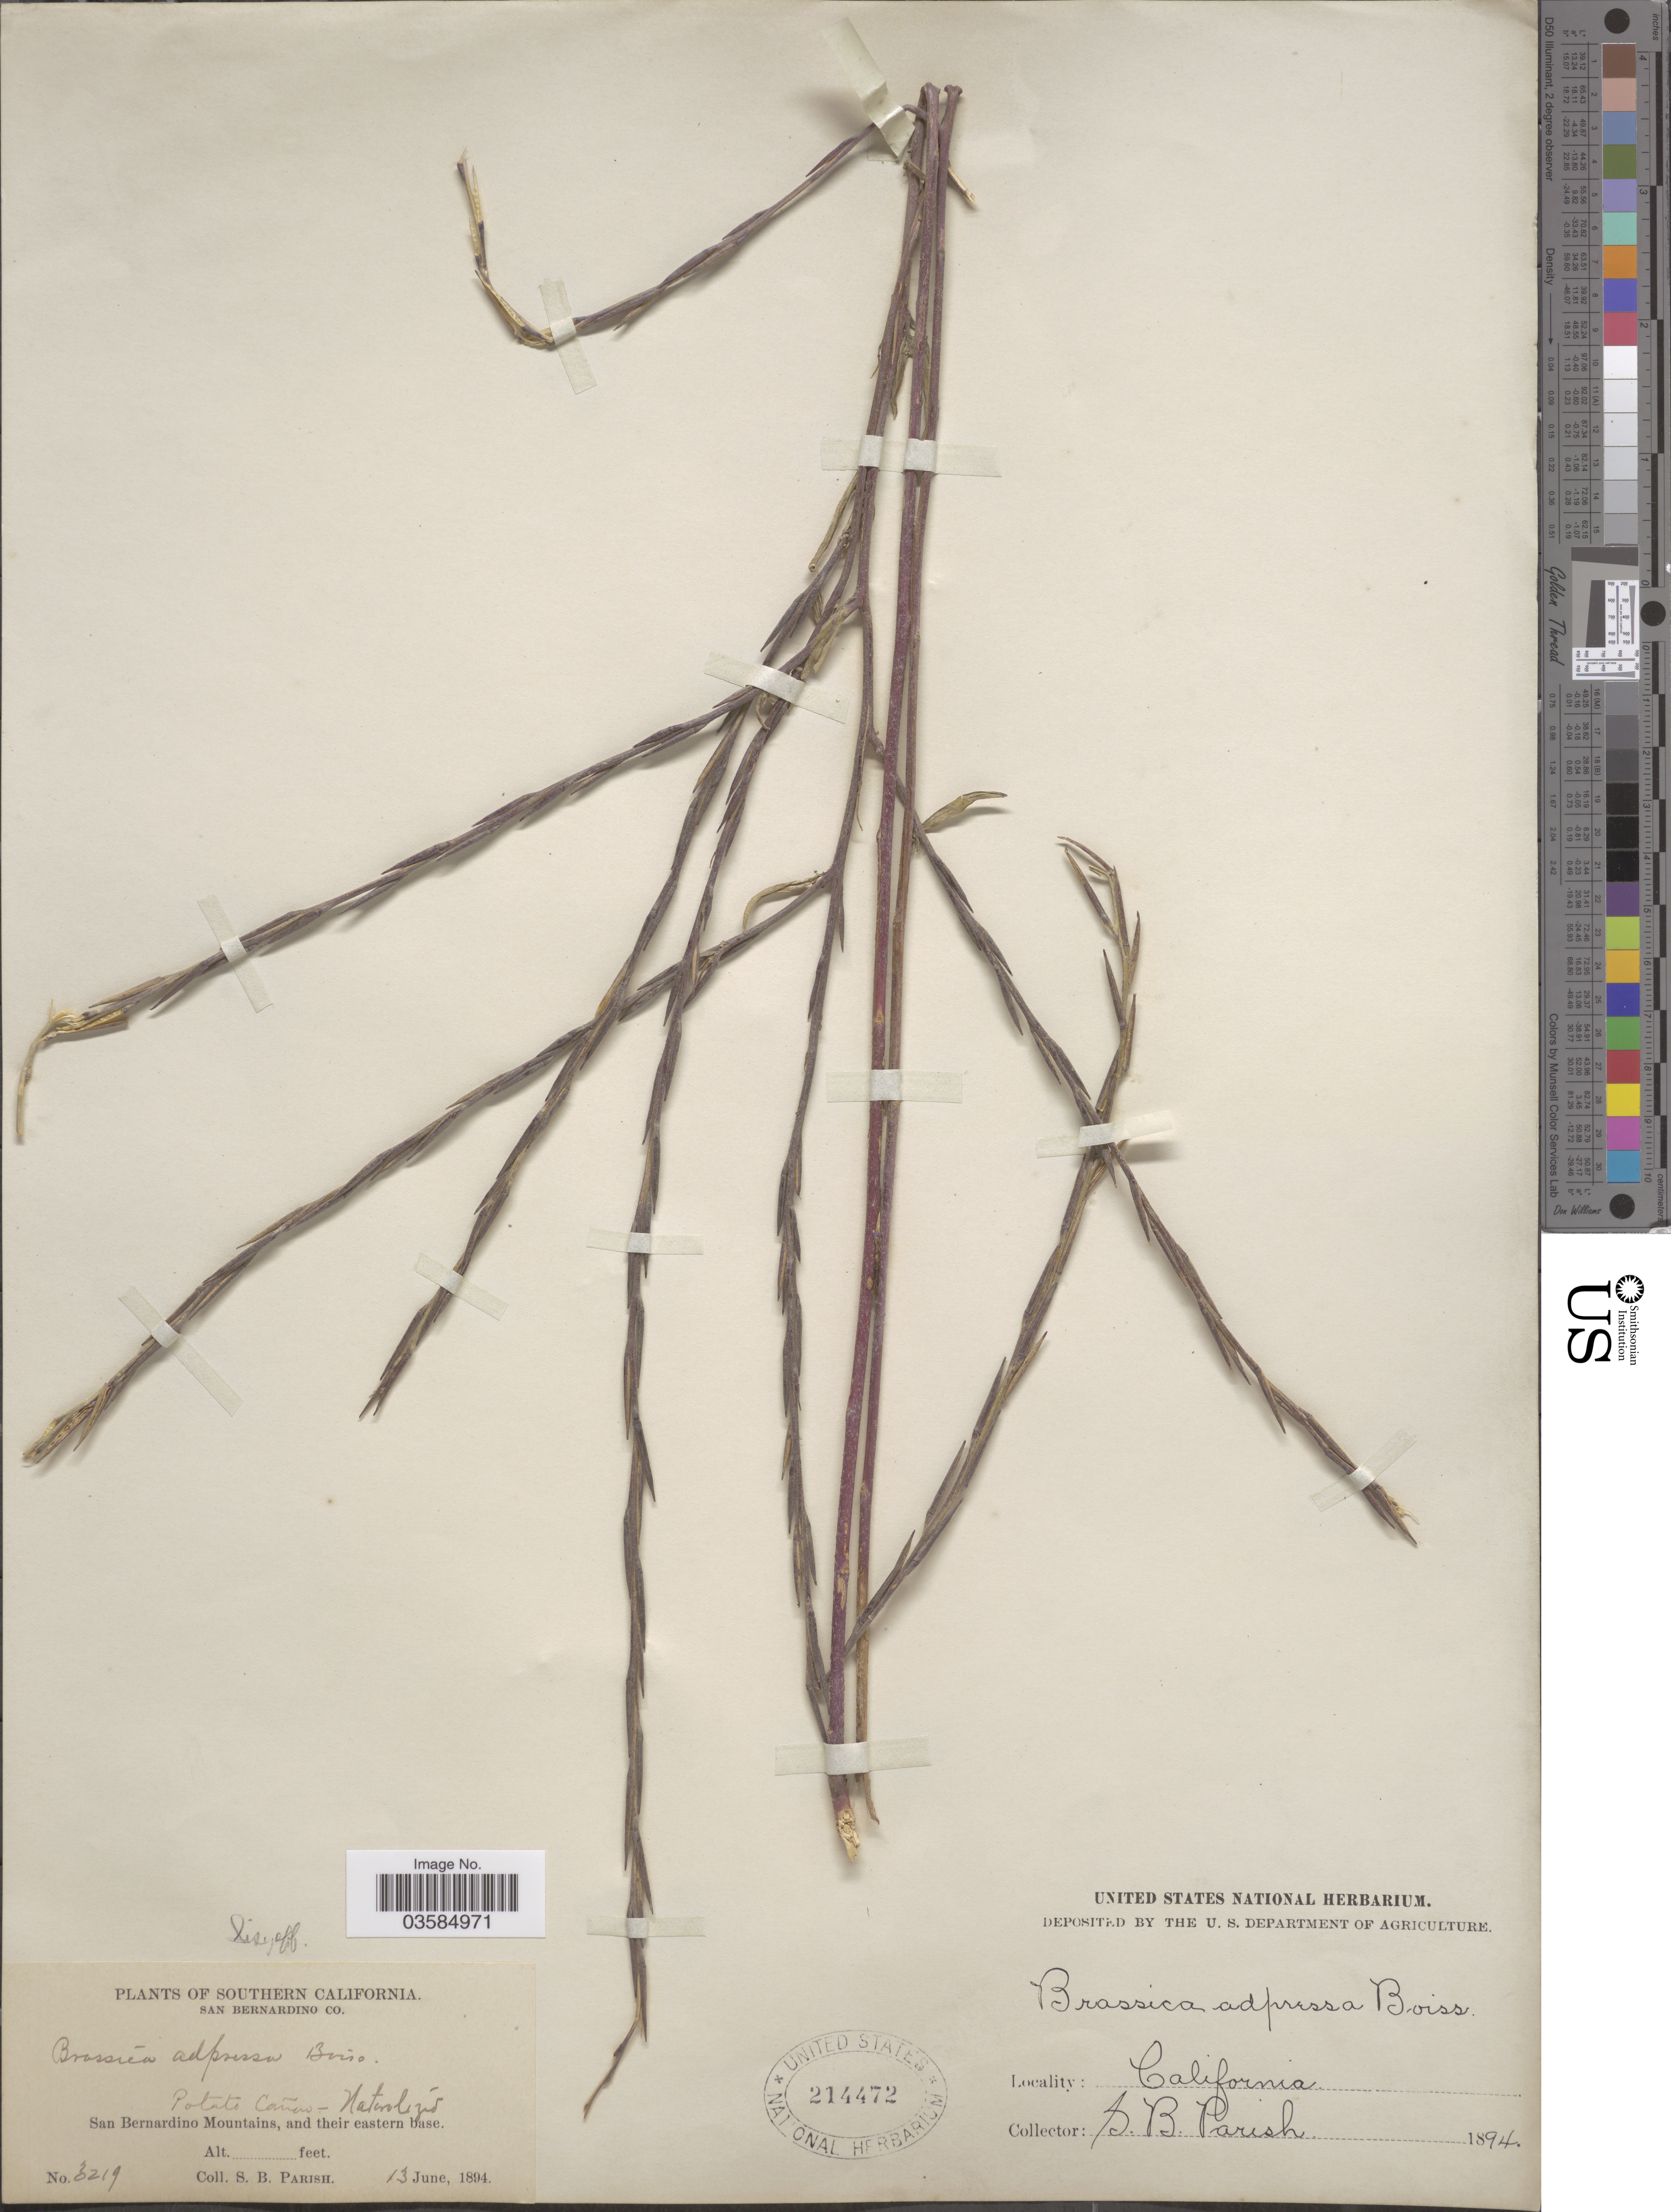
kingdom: Plantae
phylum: Tracheophyta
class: Magnoliopsida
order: Brassicales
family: Brassicaceae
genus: Brassica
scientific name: Brassica adpressa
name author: (Moench) Boiss.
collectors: S. B. Parish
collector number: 3219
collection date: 1894-06-13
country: United States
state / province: California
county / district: San Bernardino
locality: Southern California. San Bernardino Co. Potato Cañon. San Bernardino Mountains and their eastern base.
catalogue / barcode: US 214472